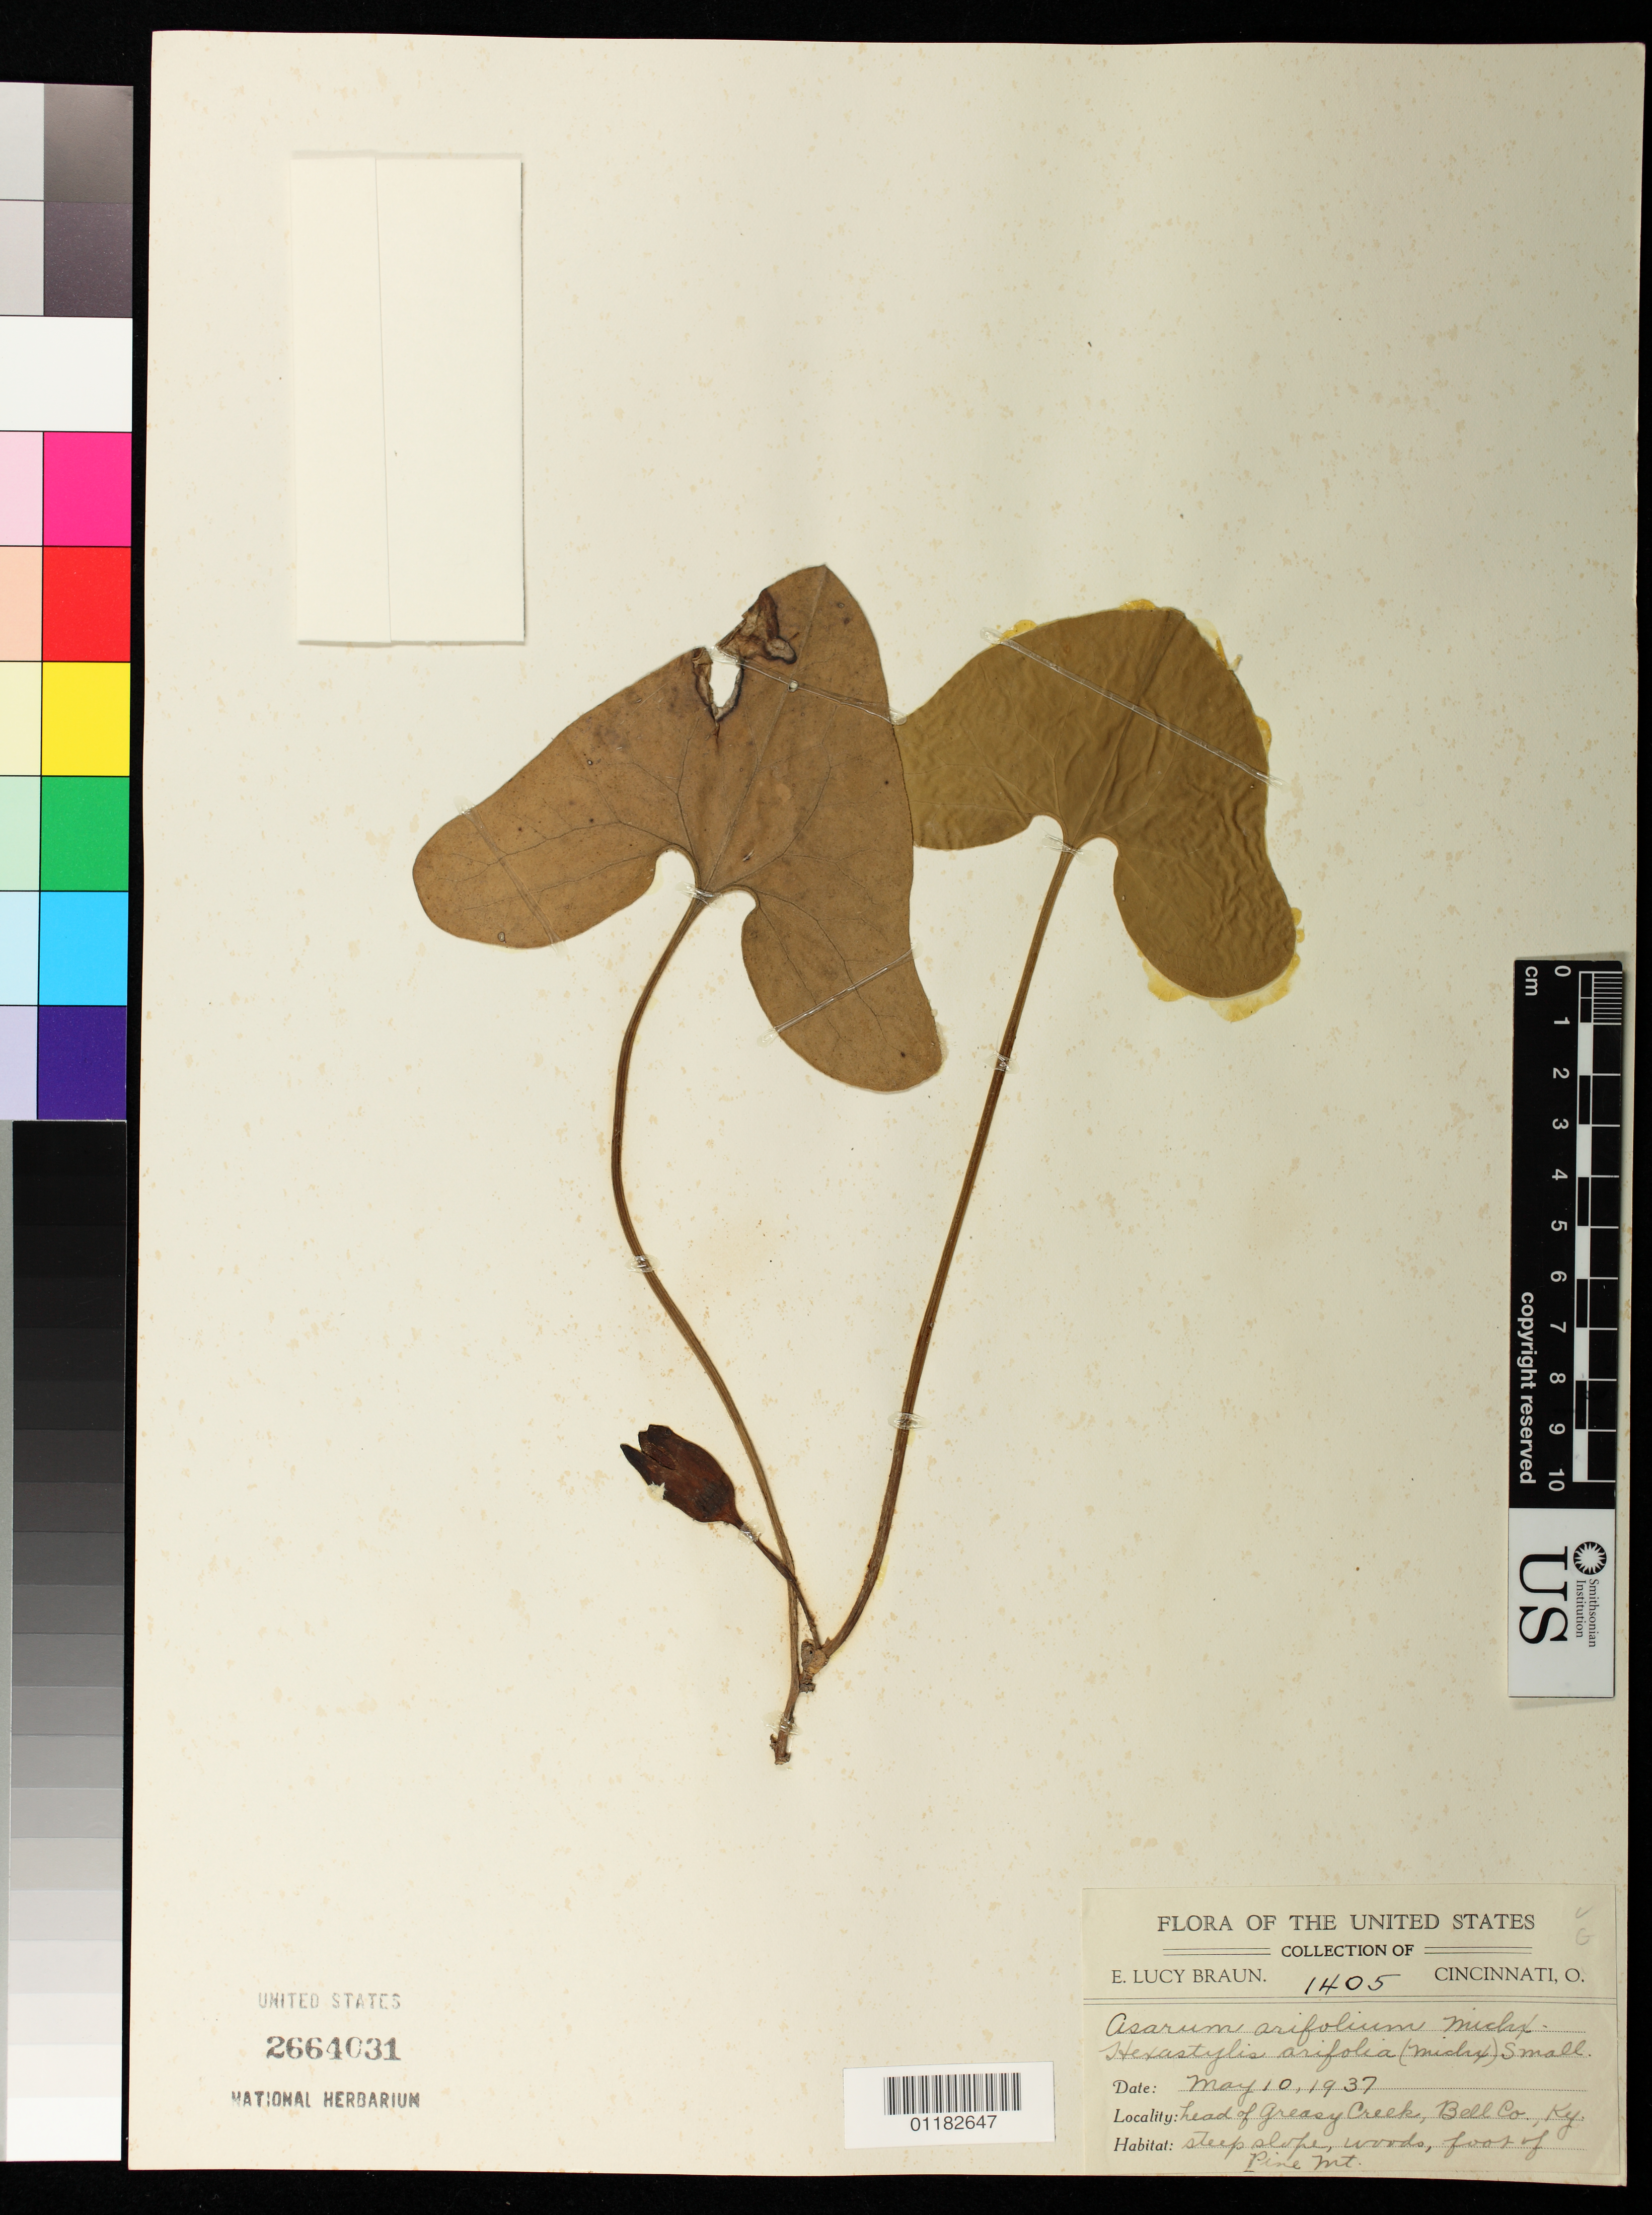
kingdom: Plantae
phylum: Tracheophyta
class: Magnoliopsida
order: Piperales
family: Aristolochiaceae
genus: Hexastylis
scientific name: Hexastylis arifolia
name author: (Michx.) Small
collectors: E. L. Braun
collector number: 1405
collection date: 1937-05-10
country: United States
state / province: Kentucky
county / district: Bell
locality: head of Greasy Creek, Bell County, foot of Pine Mountain.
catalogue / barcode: US 2664031